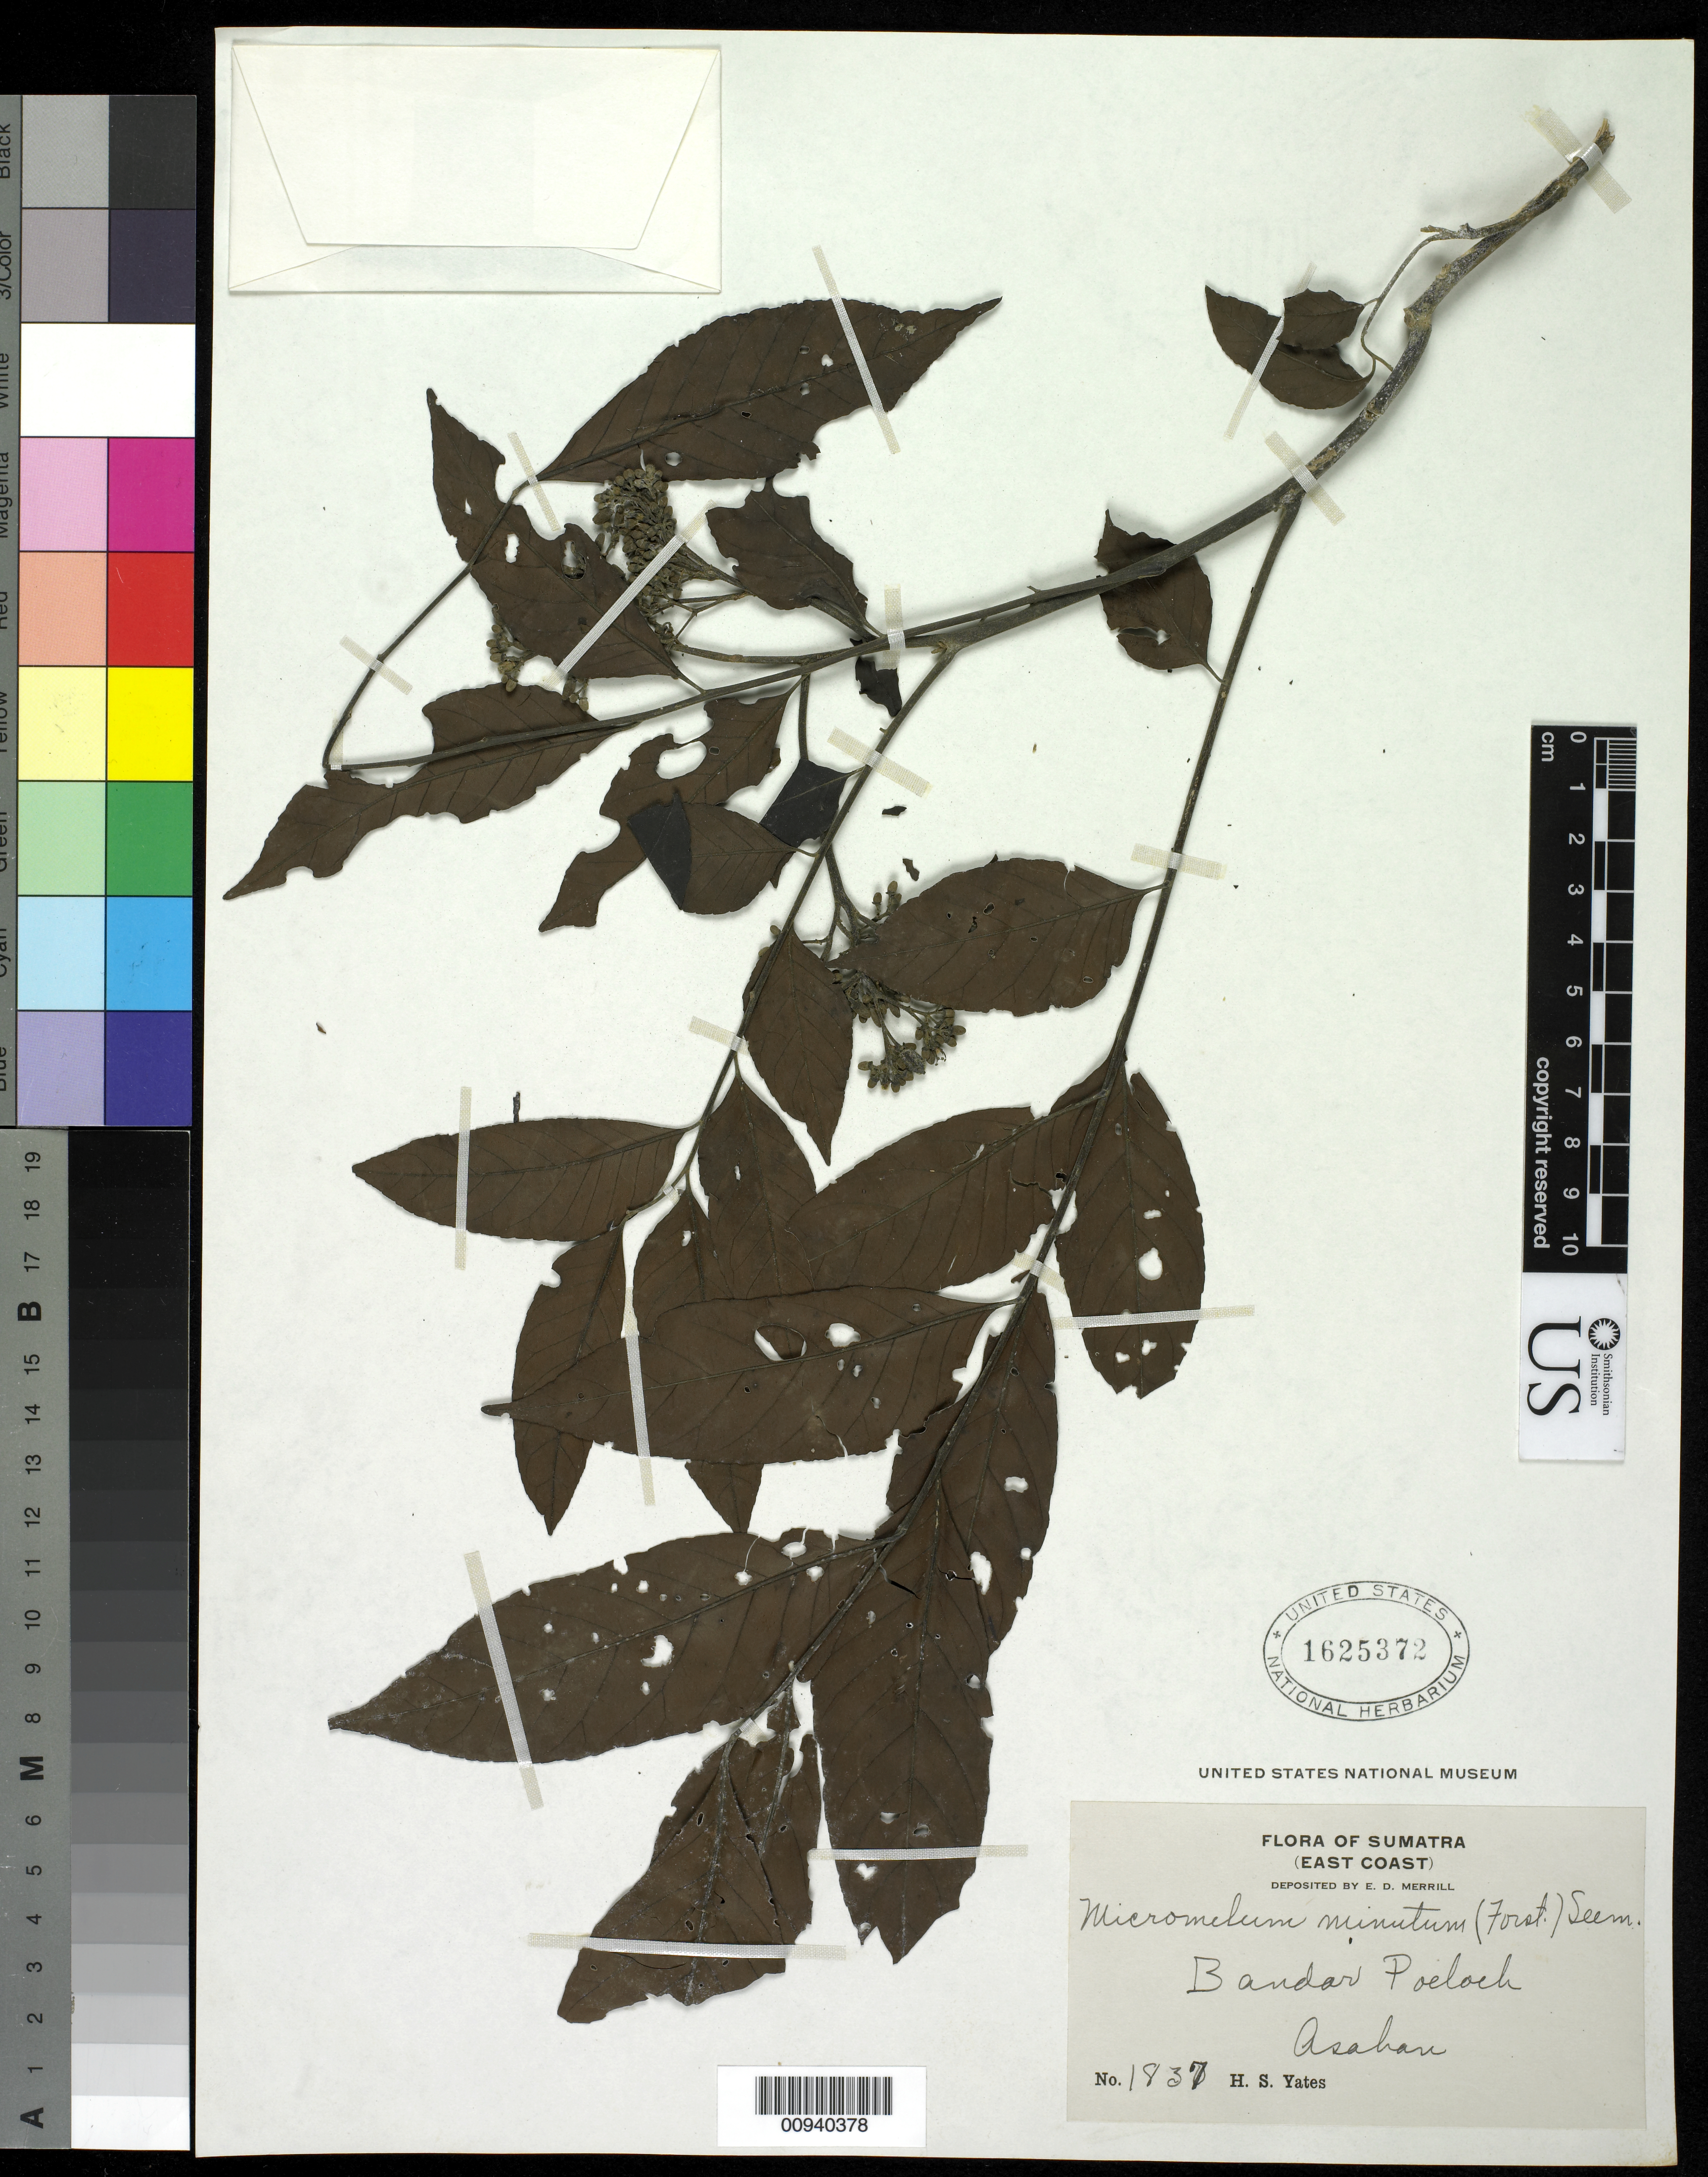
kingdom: Plantae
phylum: Tracheophyta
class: Magnoliopsida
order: Sapindales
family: Rutaceae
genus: Micromelum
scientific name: Micromelum minutum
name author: (G. Forst.) Wight & Arn.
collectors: H. S. Yates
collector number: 1837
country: Indonesia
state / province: Sumatra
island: Sumatra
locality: Bandar Poeloch, Asahan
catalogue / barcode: US 1625372